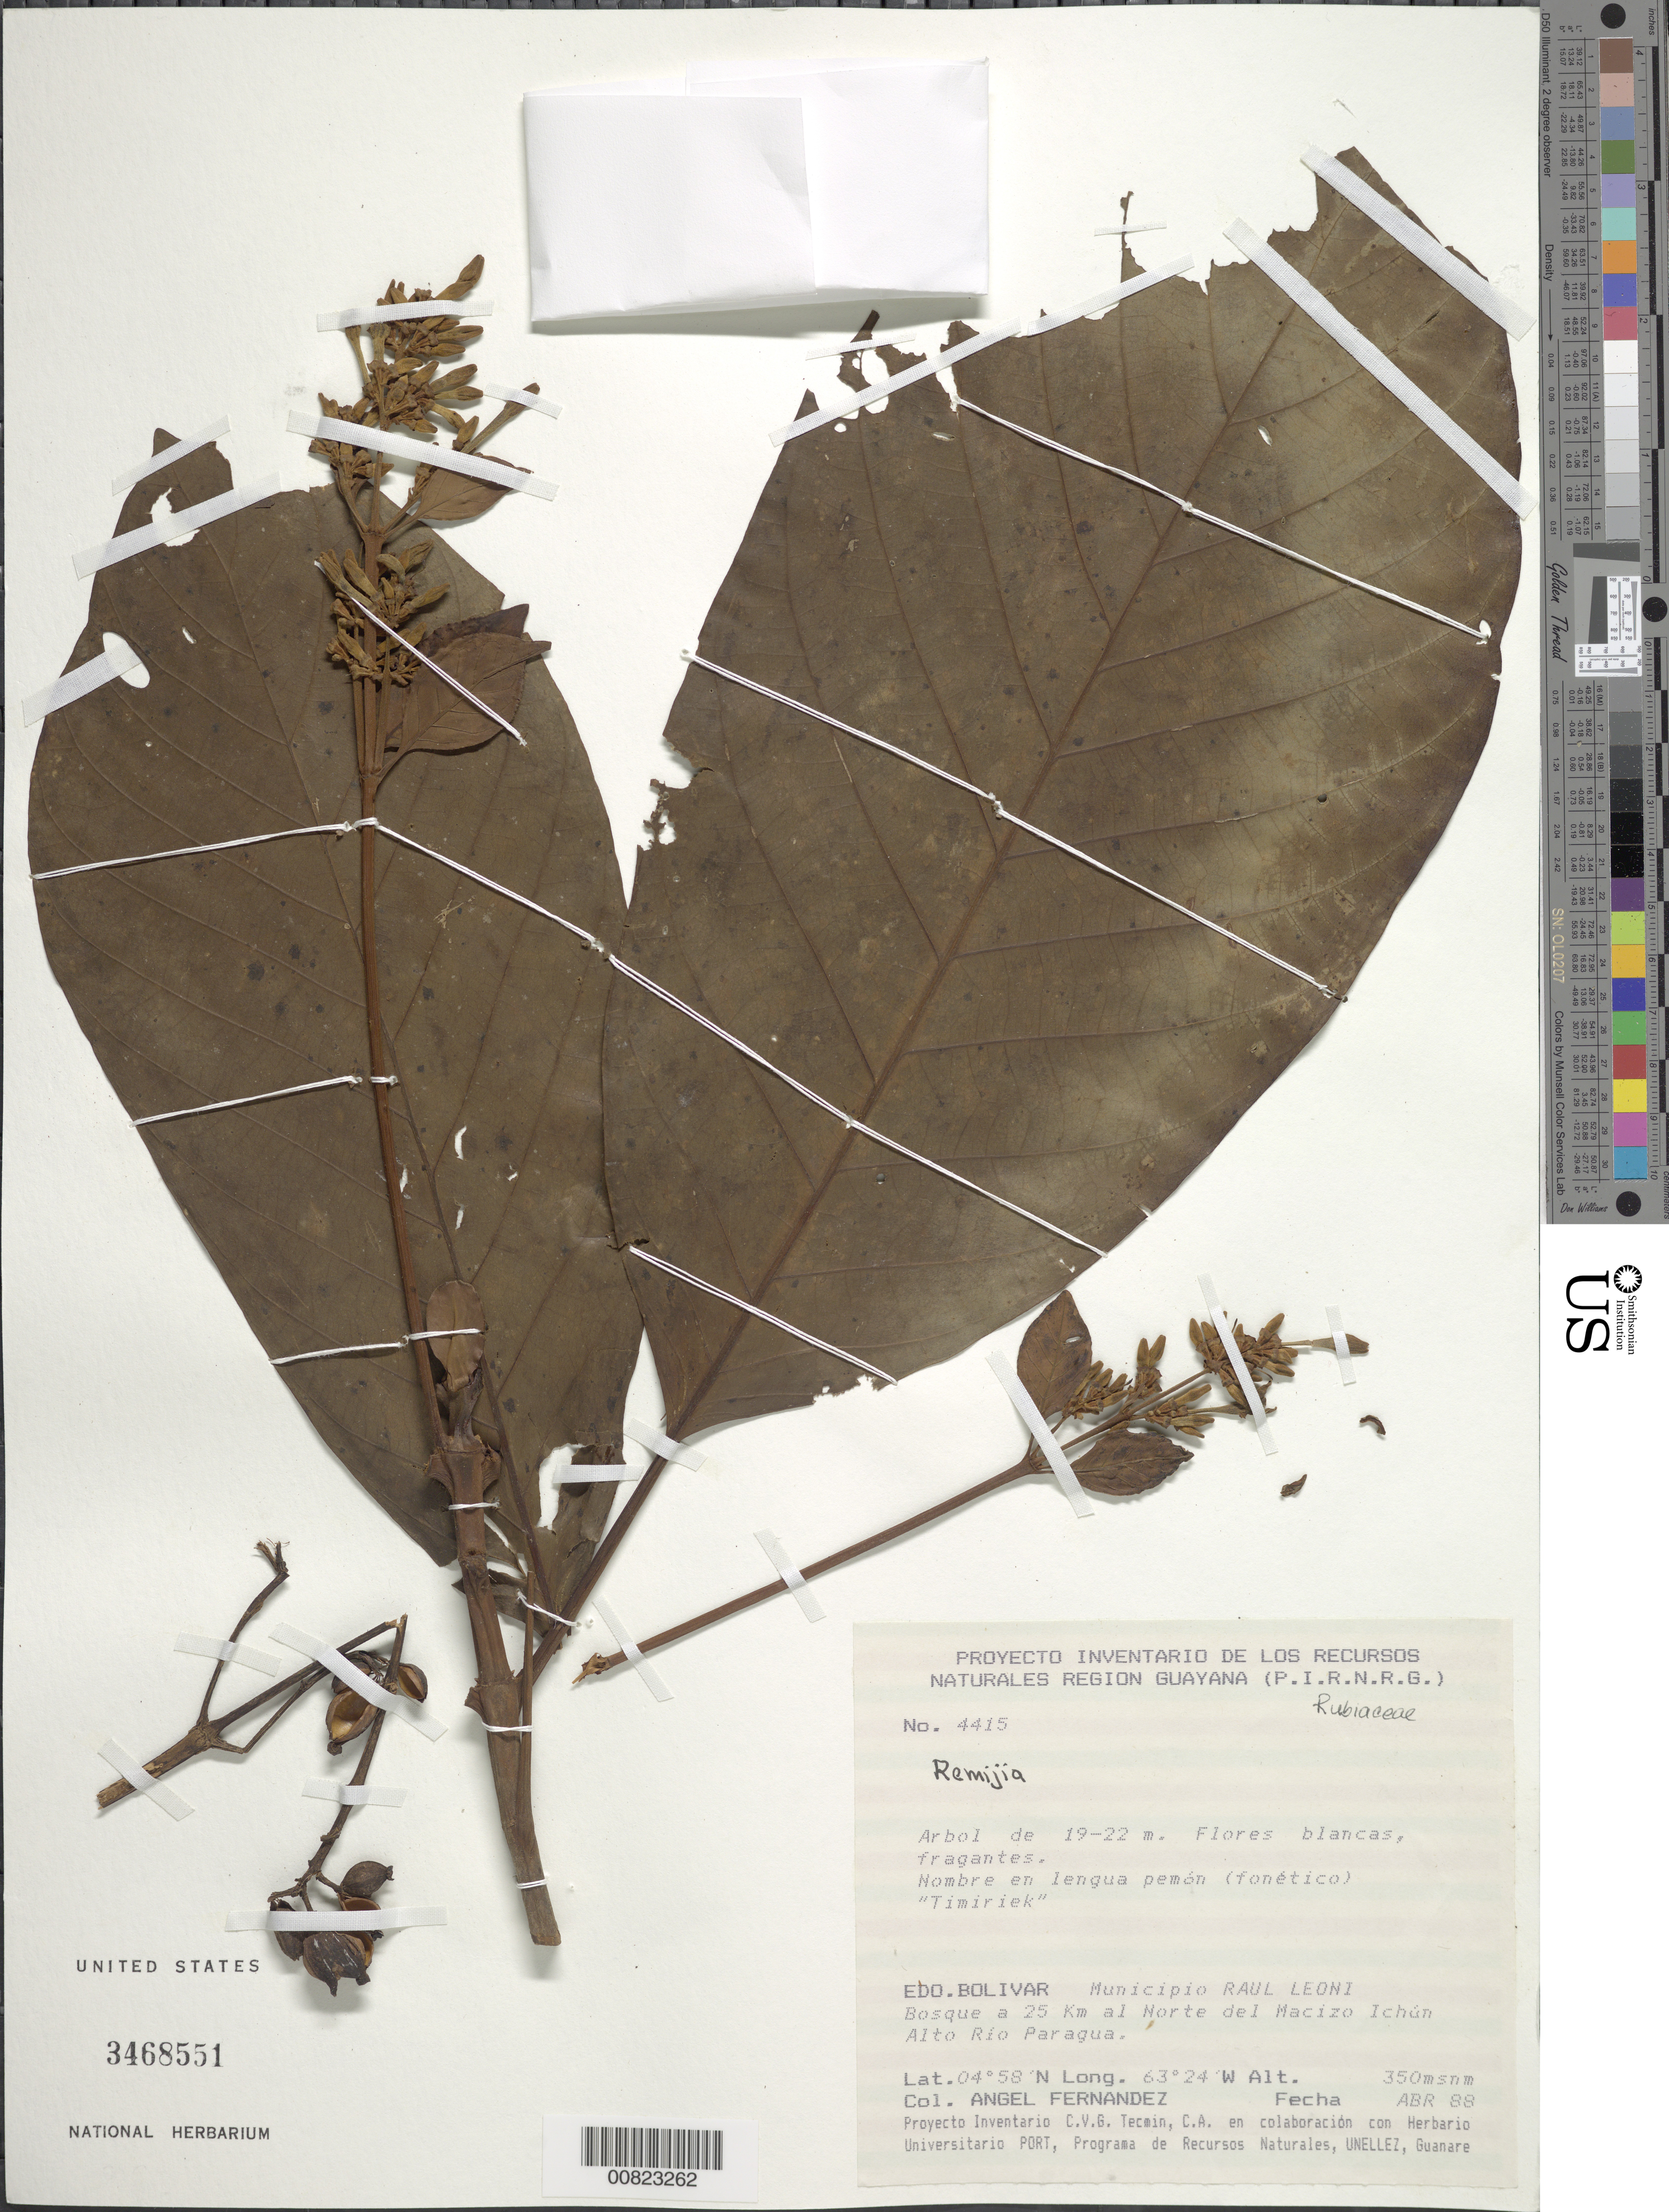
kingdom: Plantae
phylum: Tracheophyta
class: Magnoliopsida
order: Gentianales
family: Rubiaceae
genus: Remijia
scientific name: Remijia sp.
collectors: A. Fernández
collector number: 4415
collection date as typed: Apr-88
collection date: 1988-04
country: Venezuela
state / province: Bolívar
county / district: Angostura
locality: Mun. Raúl Leoni [=Angostura], 25 km N del Macizo Ichún, alto Río Paragua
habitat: Forest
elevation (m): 350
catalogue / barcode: US 3468551